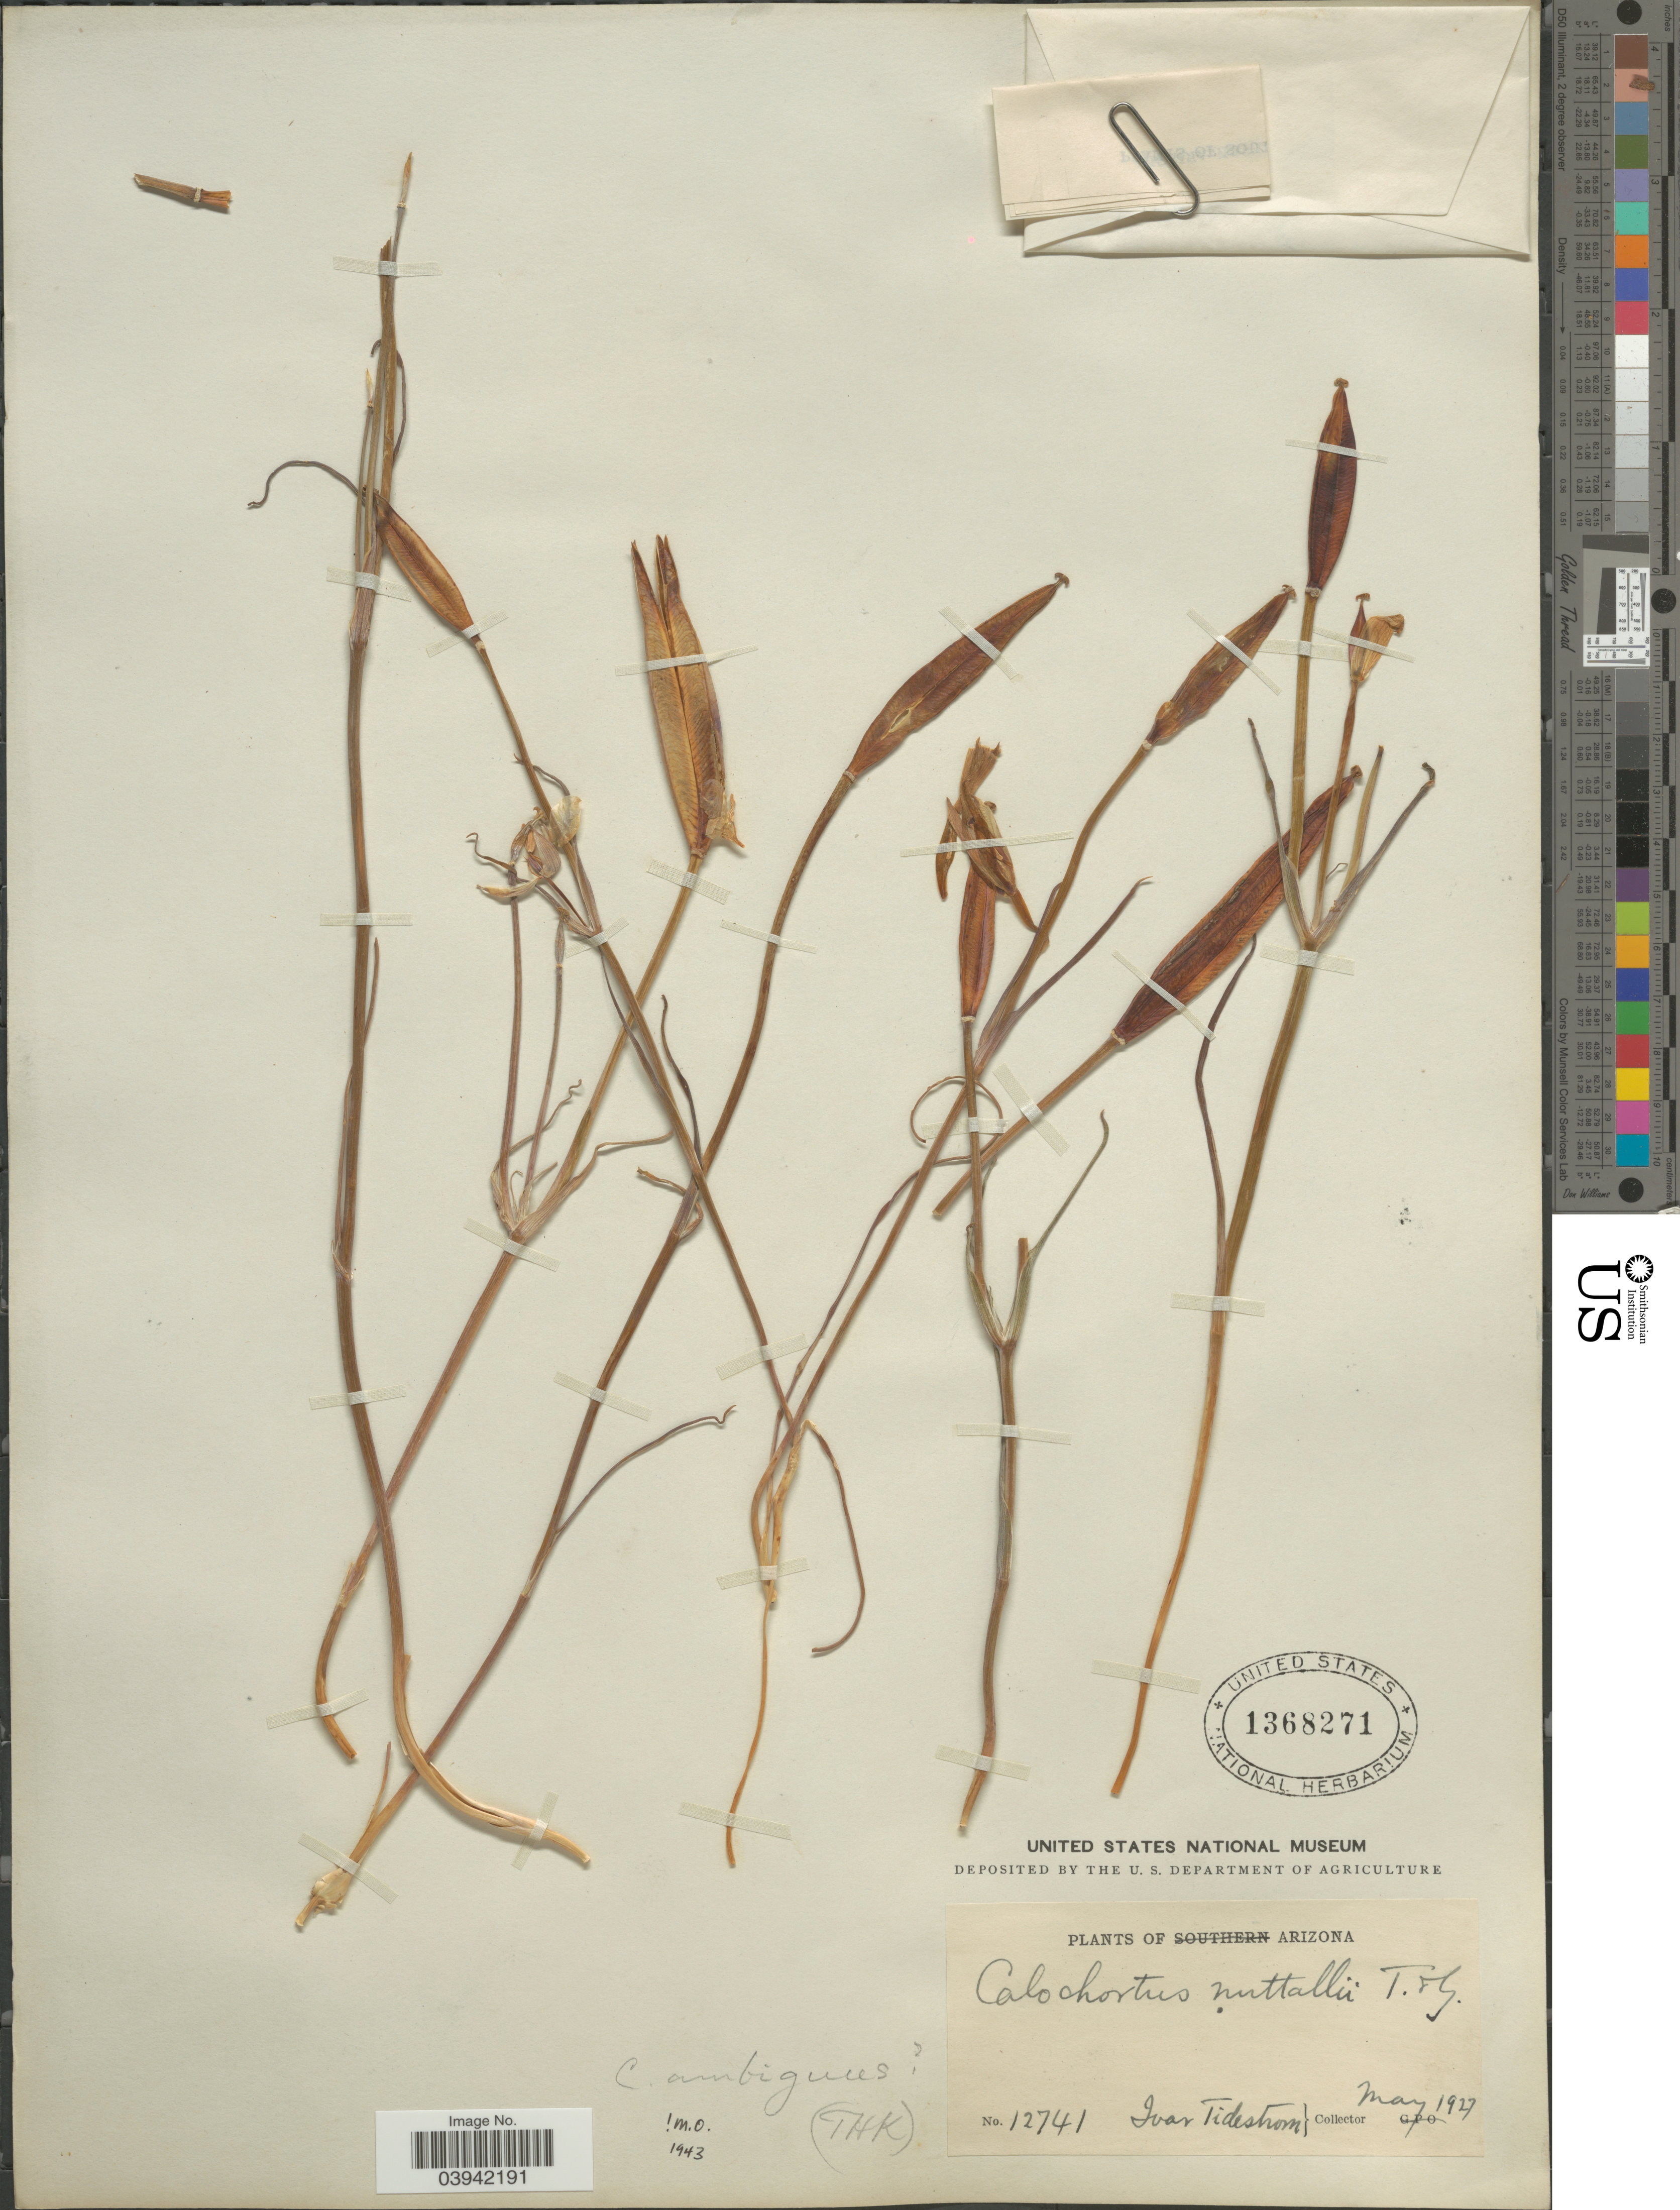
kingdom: Plantae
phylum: Tracheophyta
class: Liliopsida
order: Liliales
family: Liliaceae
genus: Calochortus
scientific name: Calochortus ambiguus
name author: (M.E. Jones) Ownbey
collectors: I. F. Tidestrom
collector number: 12741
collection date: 1927-05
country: United States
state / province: Arizona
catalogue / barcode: US 1368271